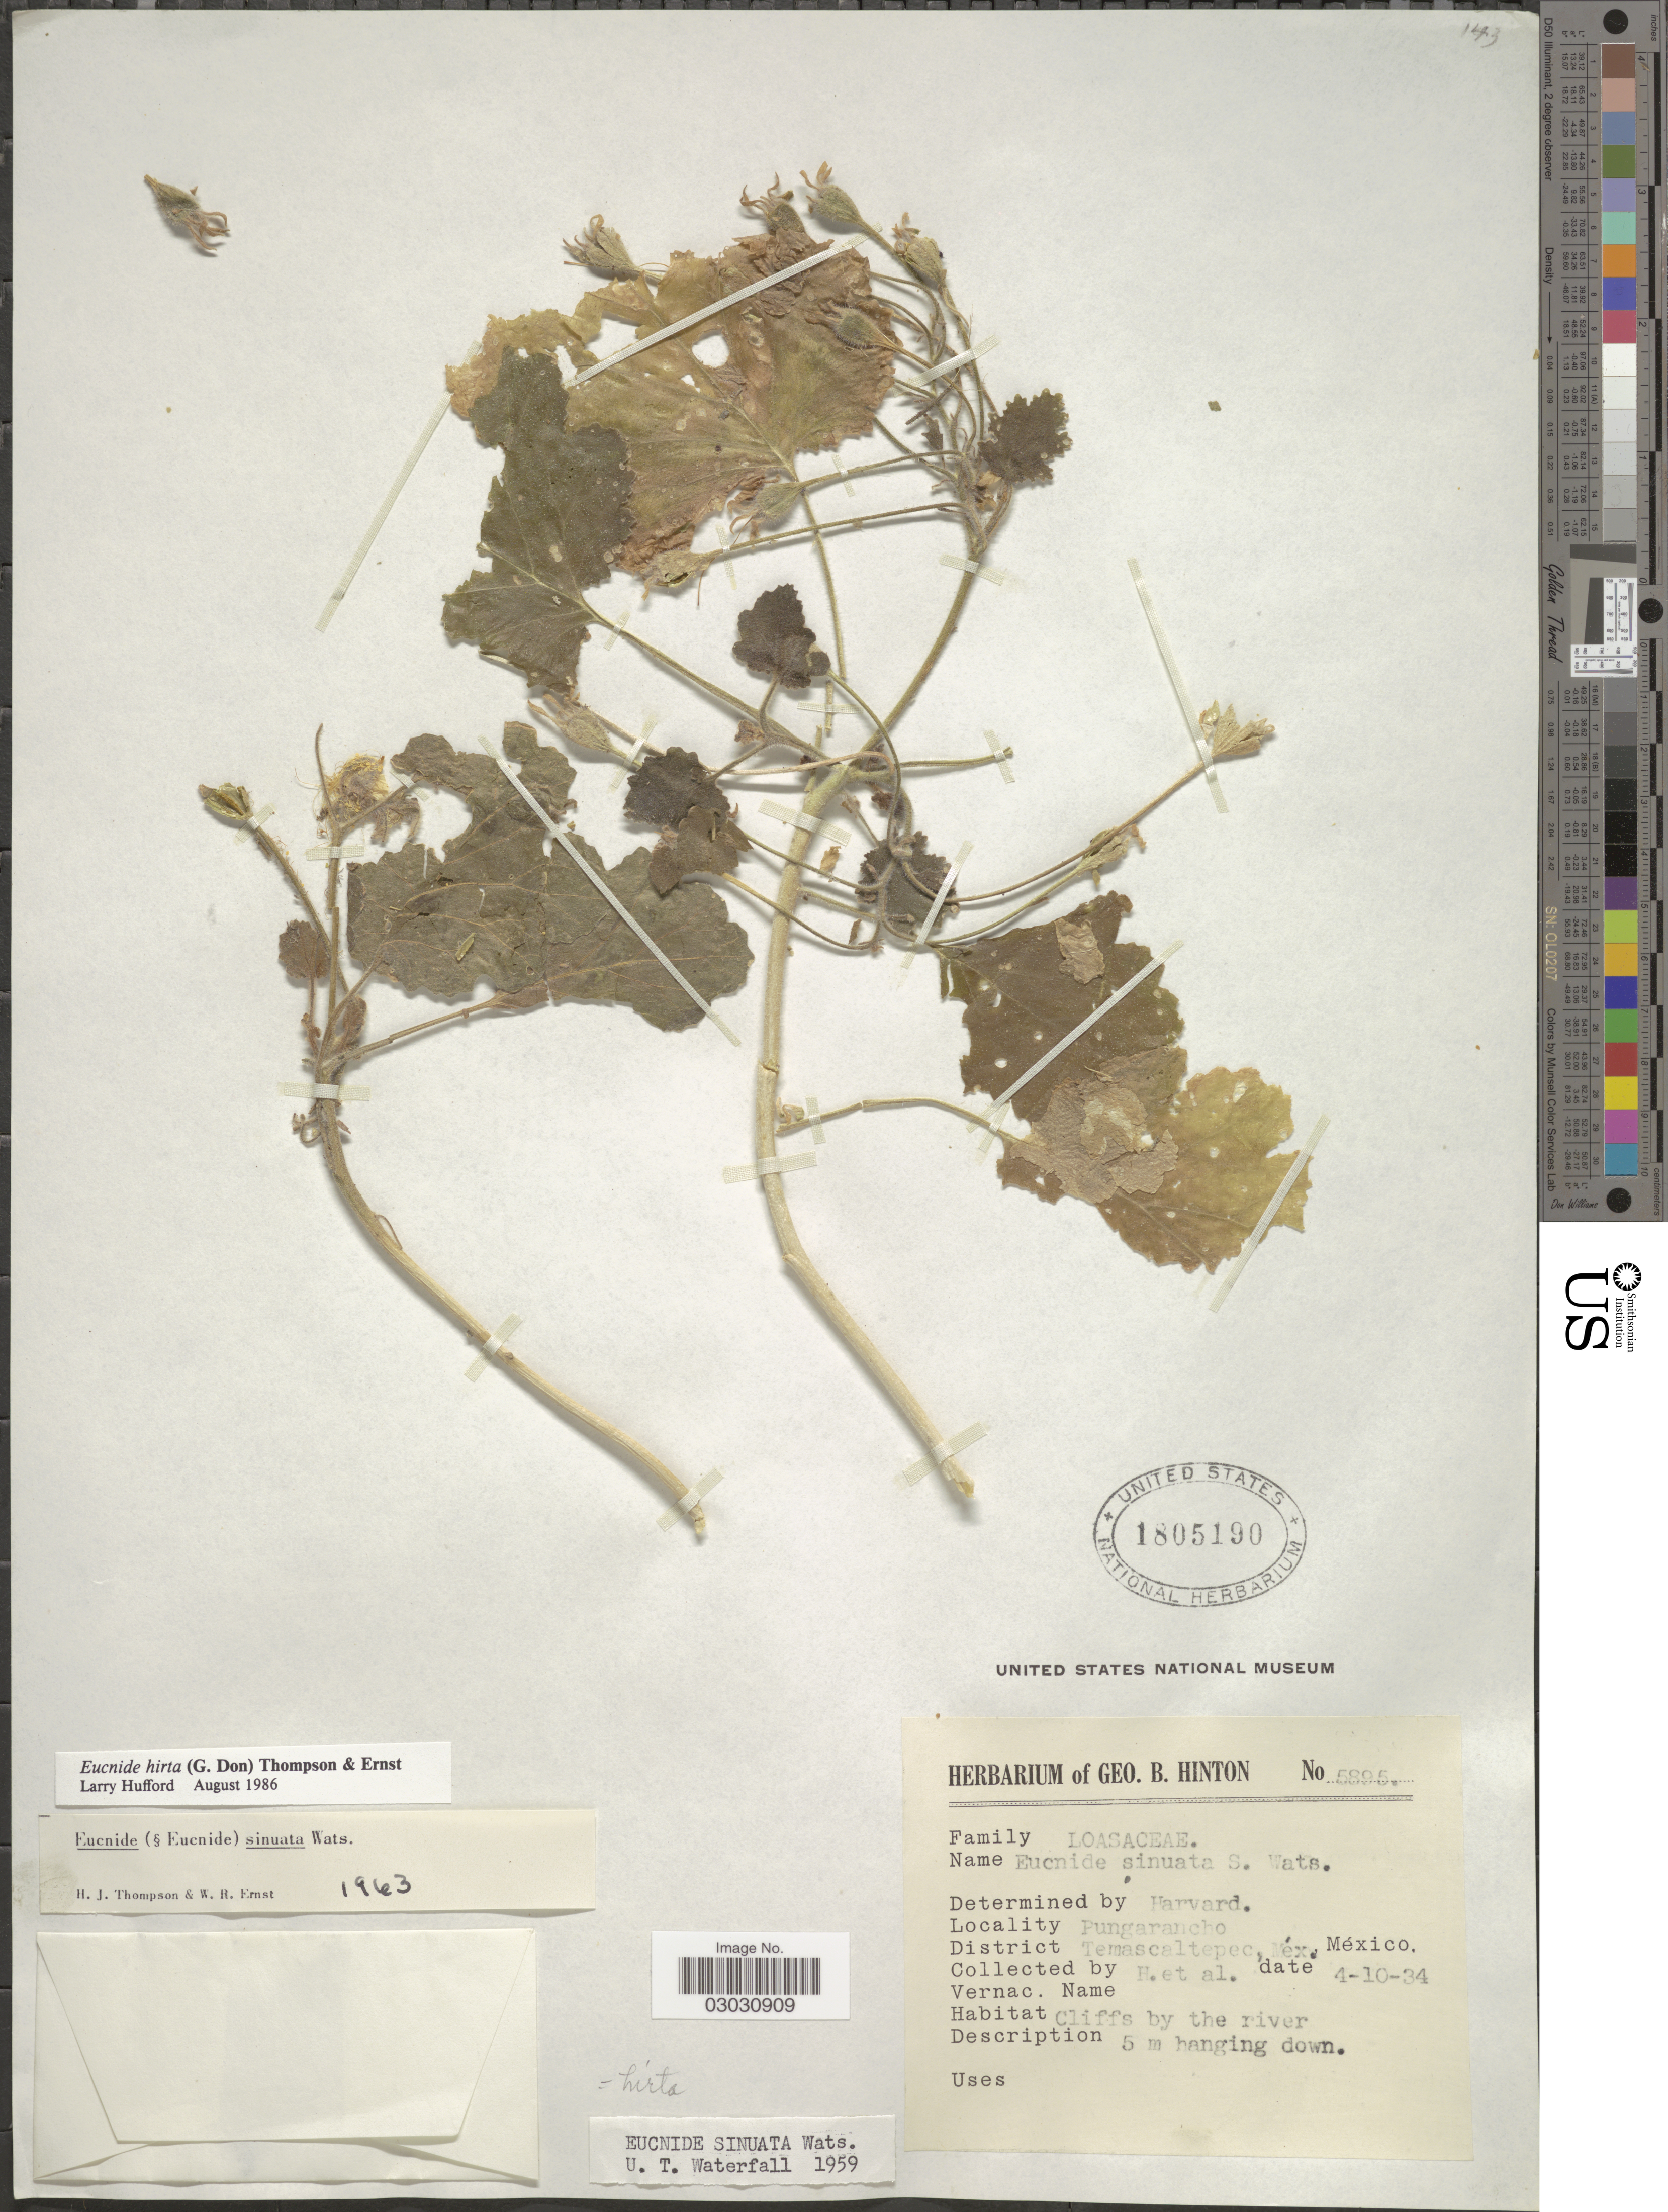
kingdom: Plantae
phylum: Tracheophyta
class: Magnoliopsida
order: Cornales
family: Loasaceae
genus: Eucnide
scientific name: Eucnide hirta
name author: (G. Don) H.J. Thomps. & W.R. Ernst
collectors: G. B. Hinton & et al.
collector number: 5895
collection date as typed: Transcribed d/m/y: 4/10/34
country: Mexico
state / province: México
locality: Pungarancho. District Temascaltepec.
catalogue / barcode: US 1805190